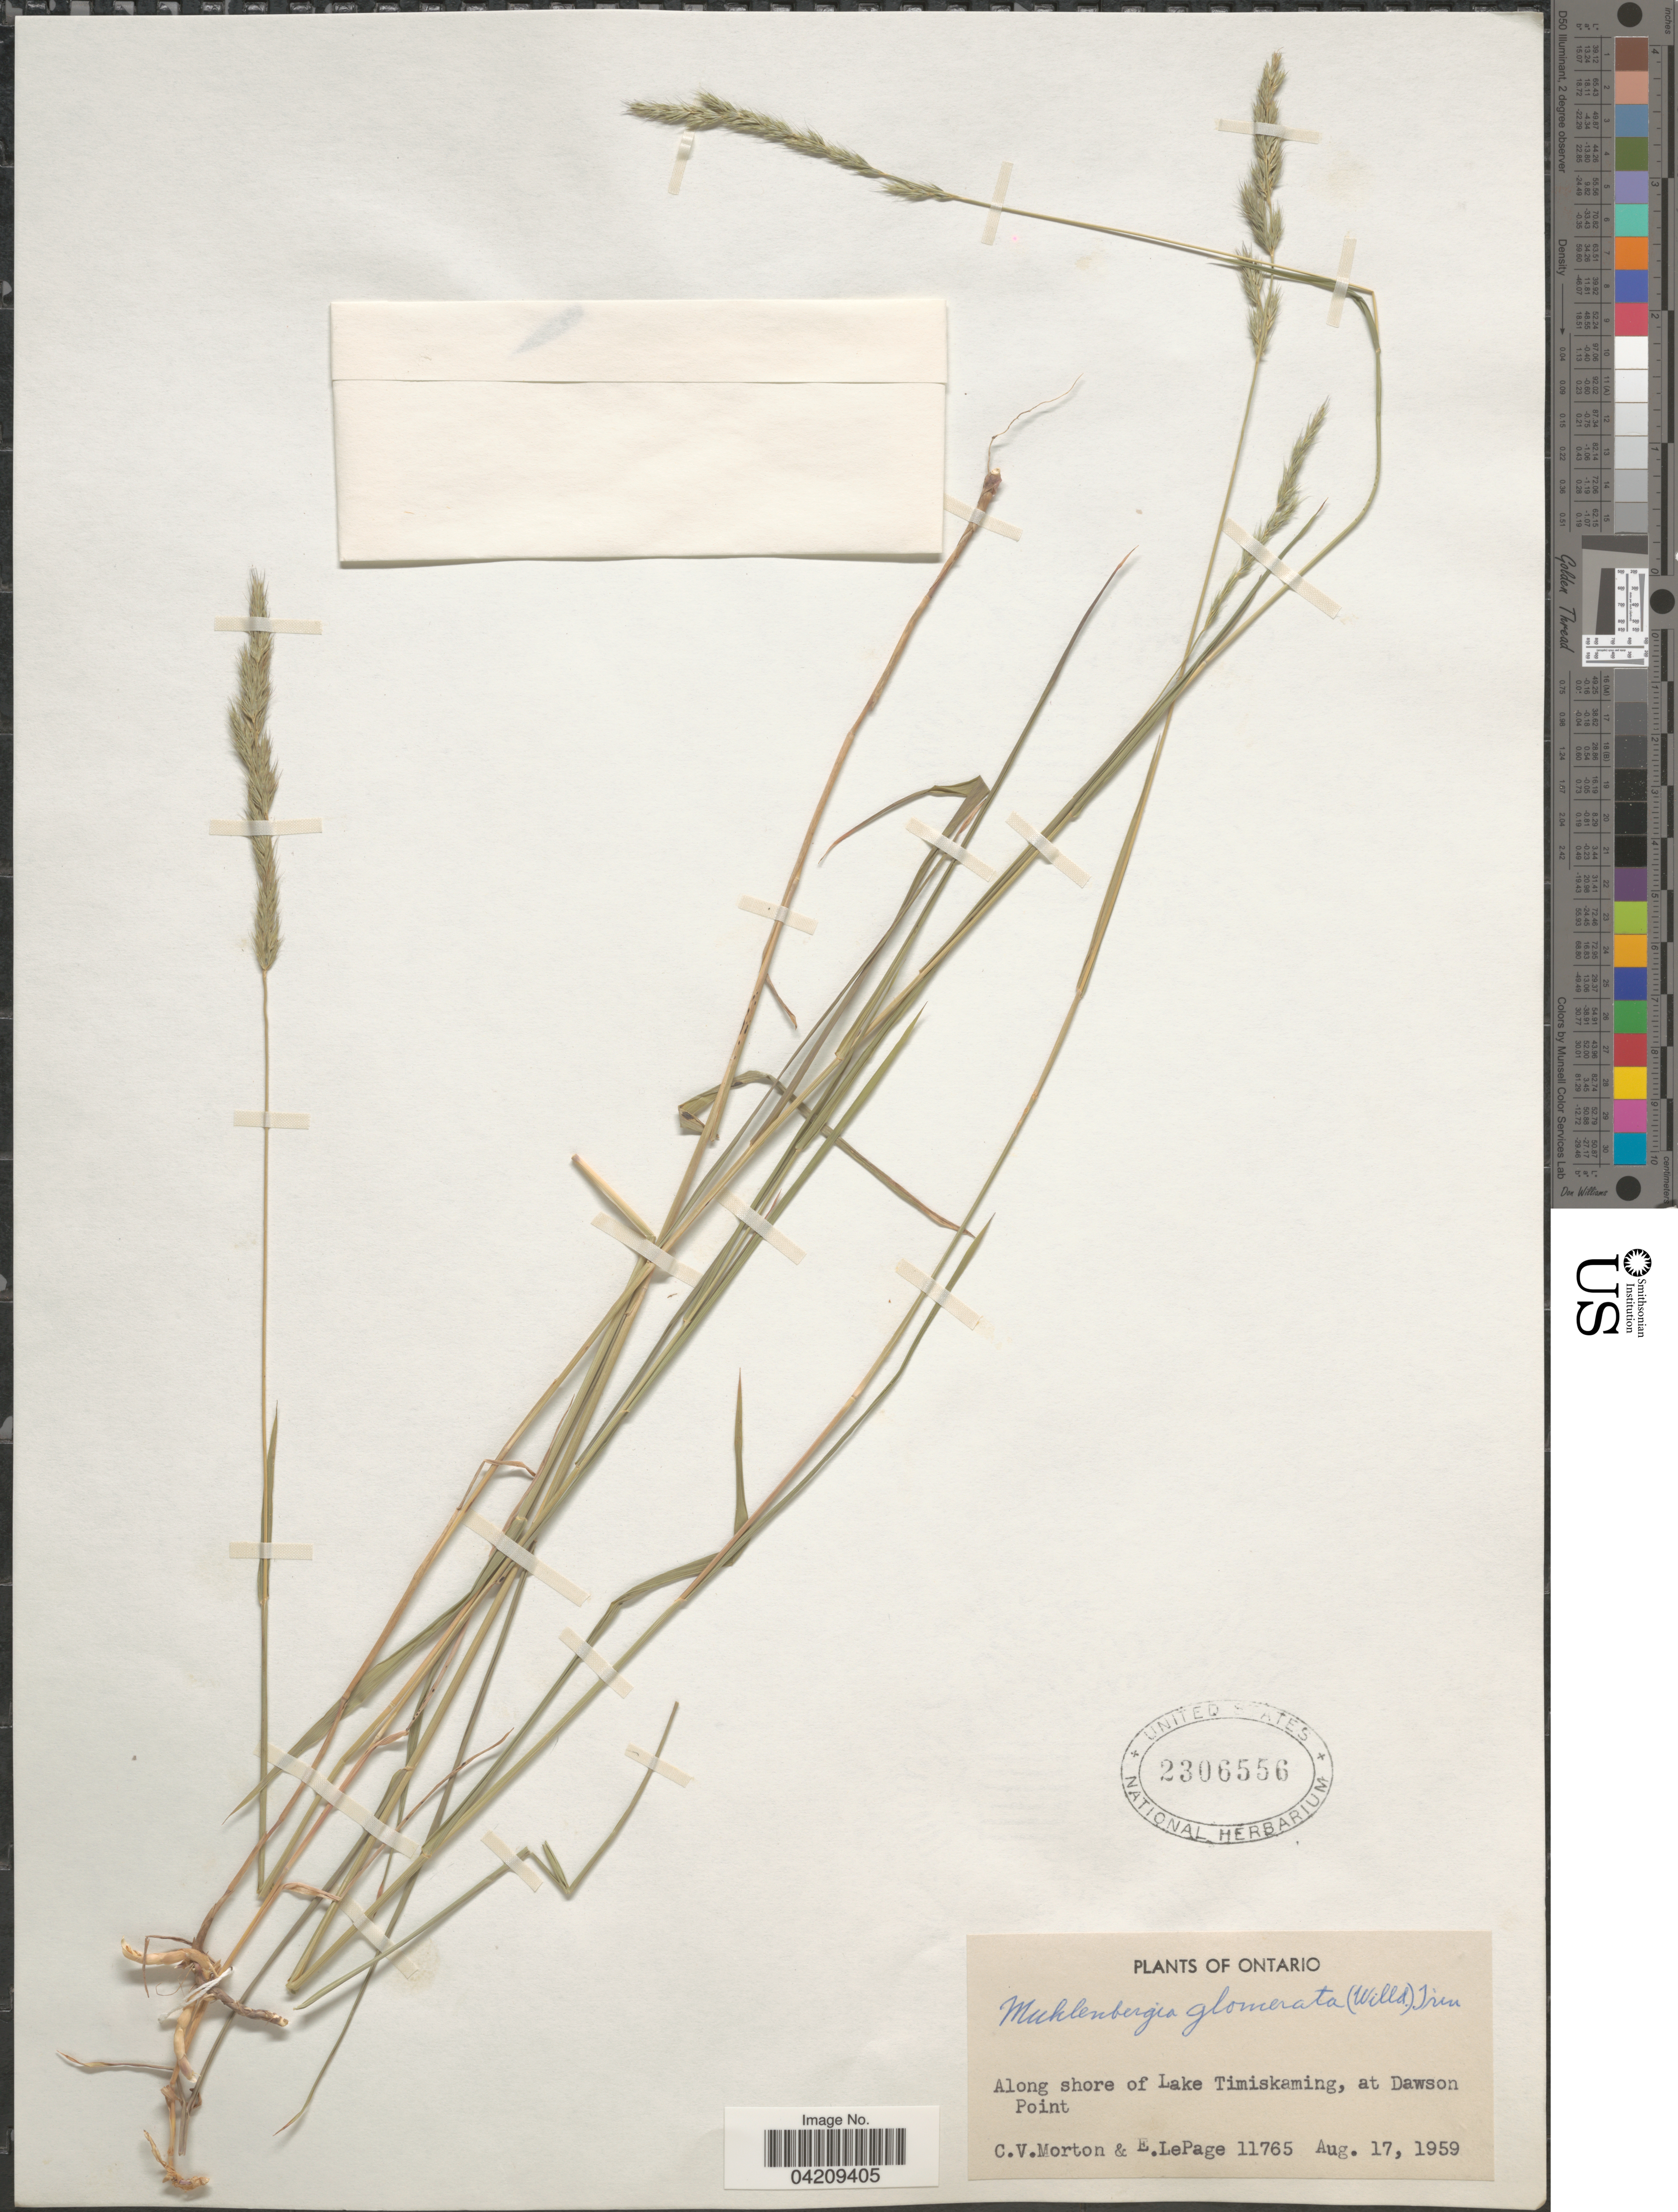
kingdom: Plantae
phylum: Tracheophyta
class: Liliopsida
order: Poales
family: Poaceae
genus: Muhlenbergia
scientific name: Muhlenbergia glomerata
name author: (Willd.) Trin.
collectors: C. V. Morton & E. Lepage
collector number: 11765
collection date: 1959-08-17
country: Canada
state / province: Ontario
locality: Along shore of Lake Timiskaming, at Dawson Point.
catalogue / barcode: US 2306556